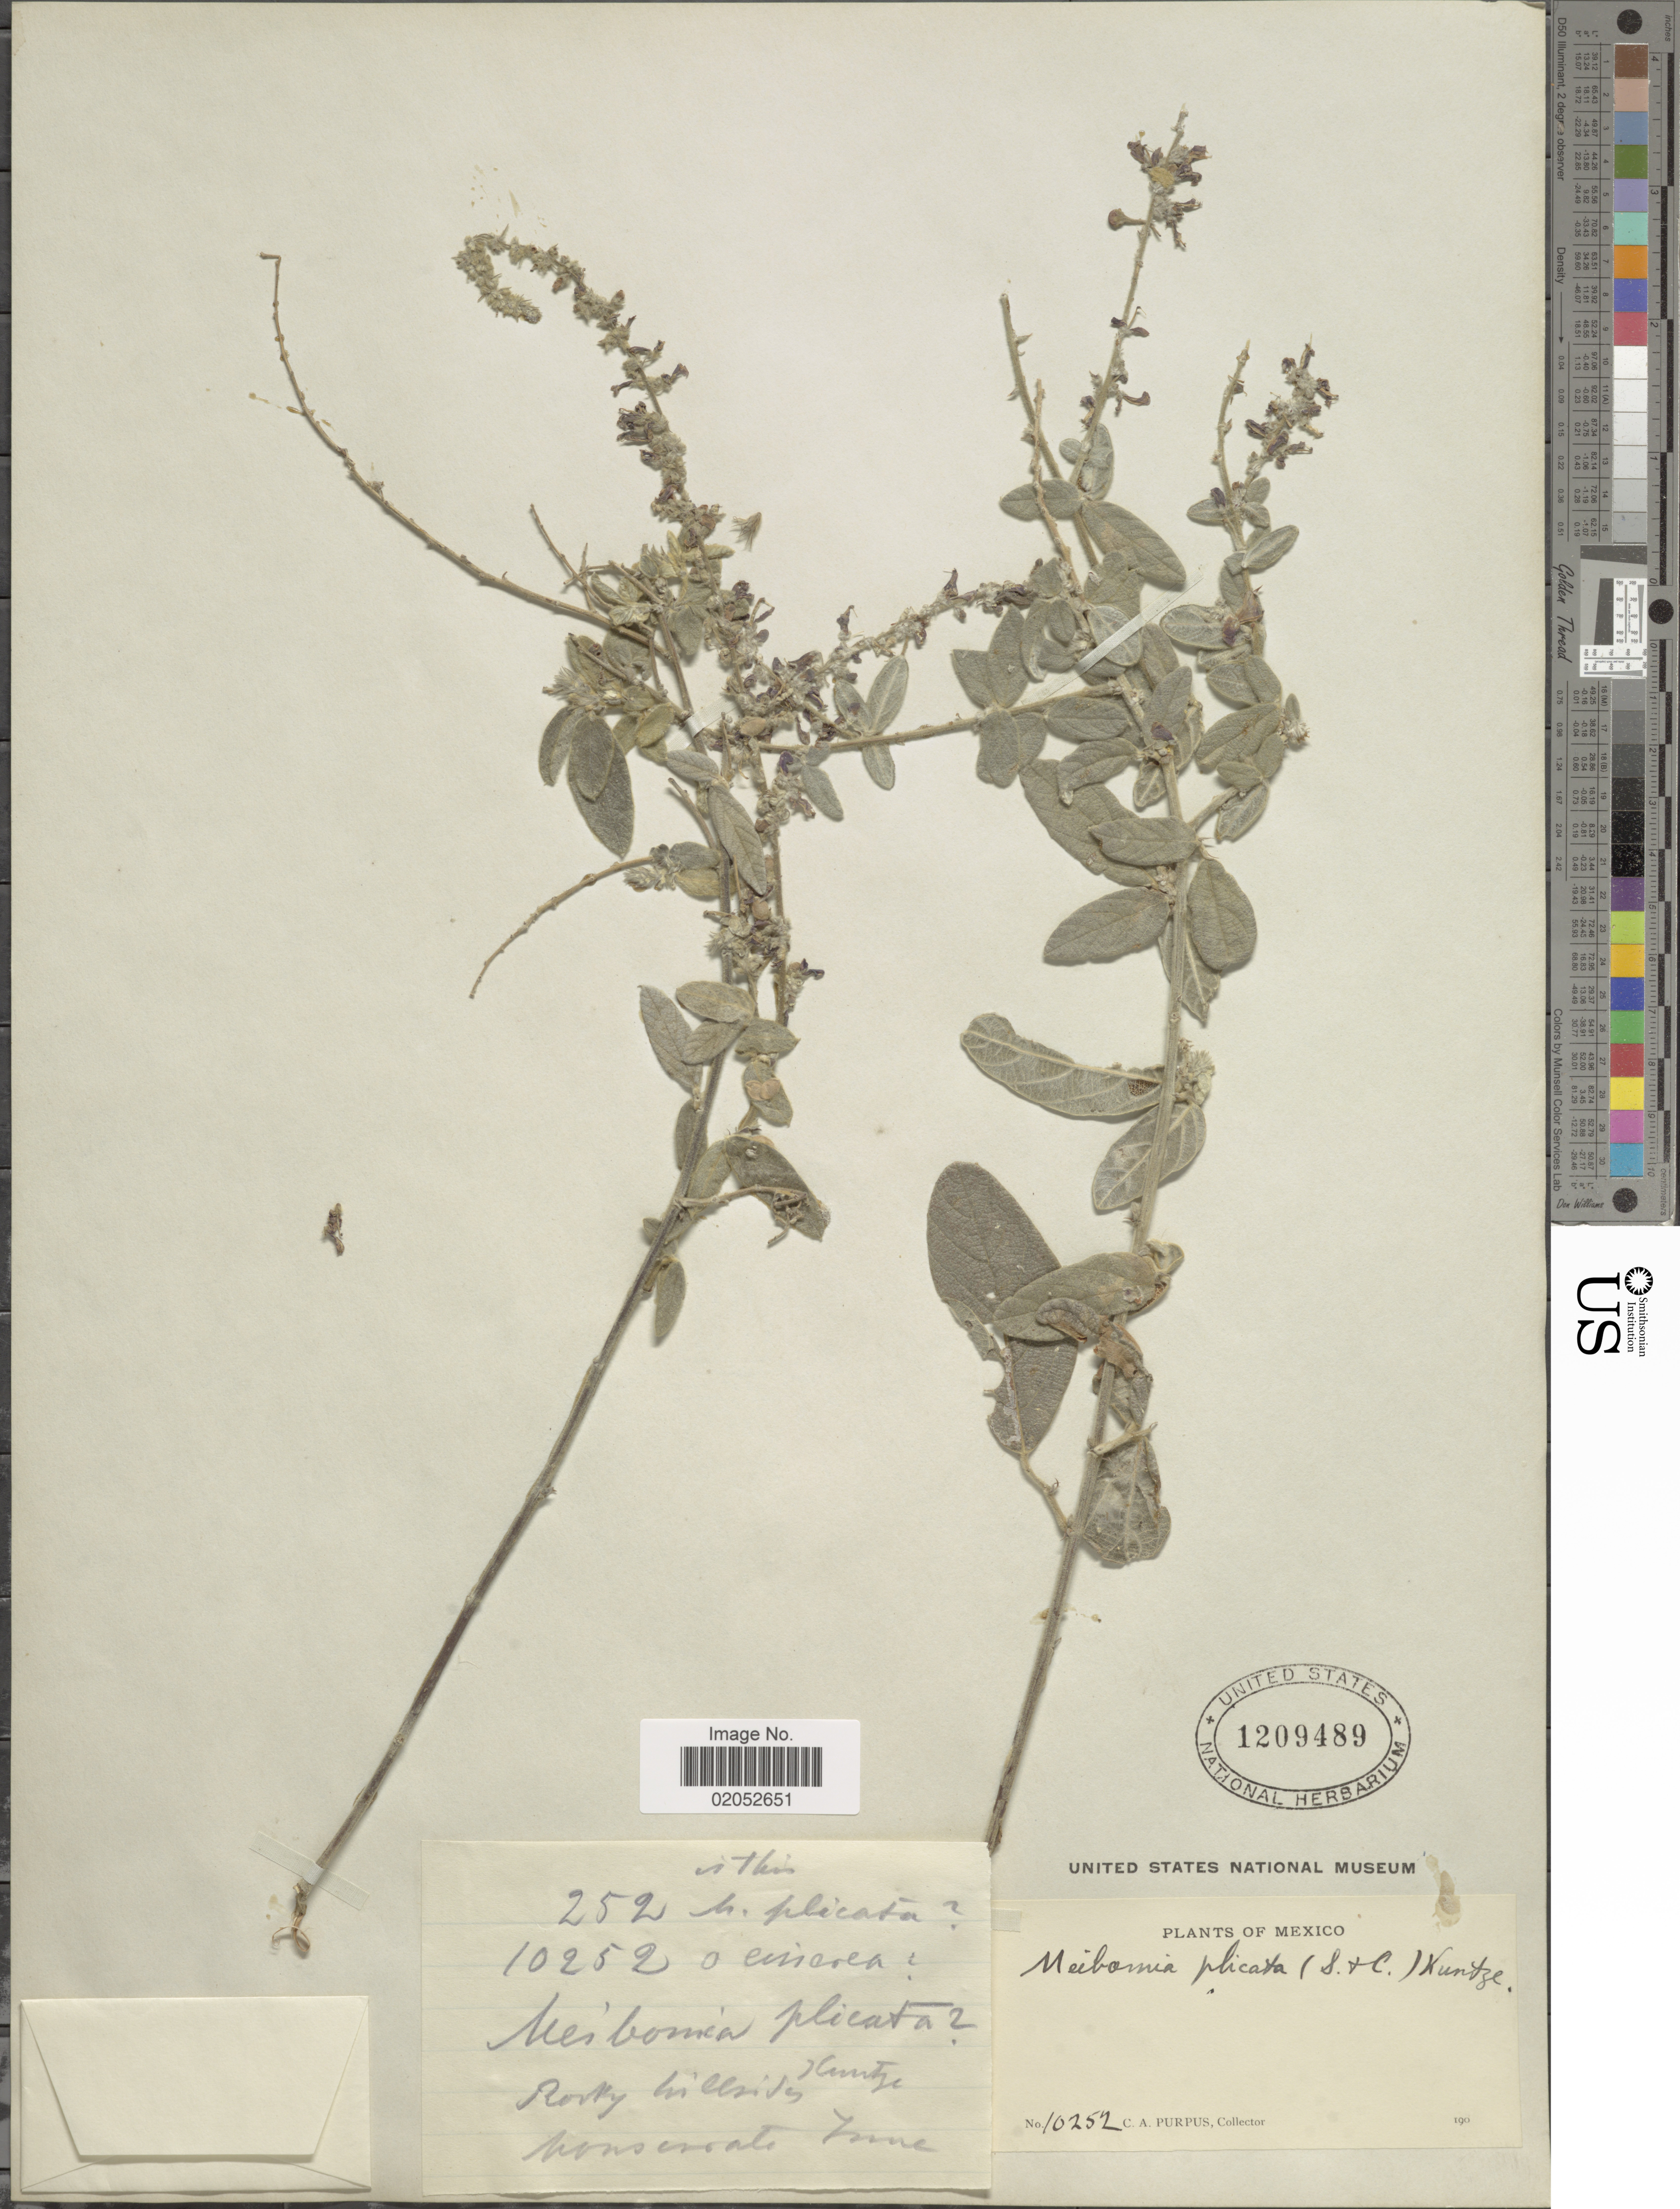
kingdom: Plantae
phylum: Tracheophyta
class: Magnoliopsida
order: Fabales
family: Fabaceae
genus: Desmodium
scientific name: Desmodium plicatum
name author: Schltdl. & Cham.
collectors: C. A. Purpus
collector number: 10252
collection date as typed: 190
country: Mexico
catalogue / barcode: US 1209489